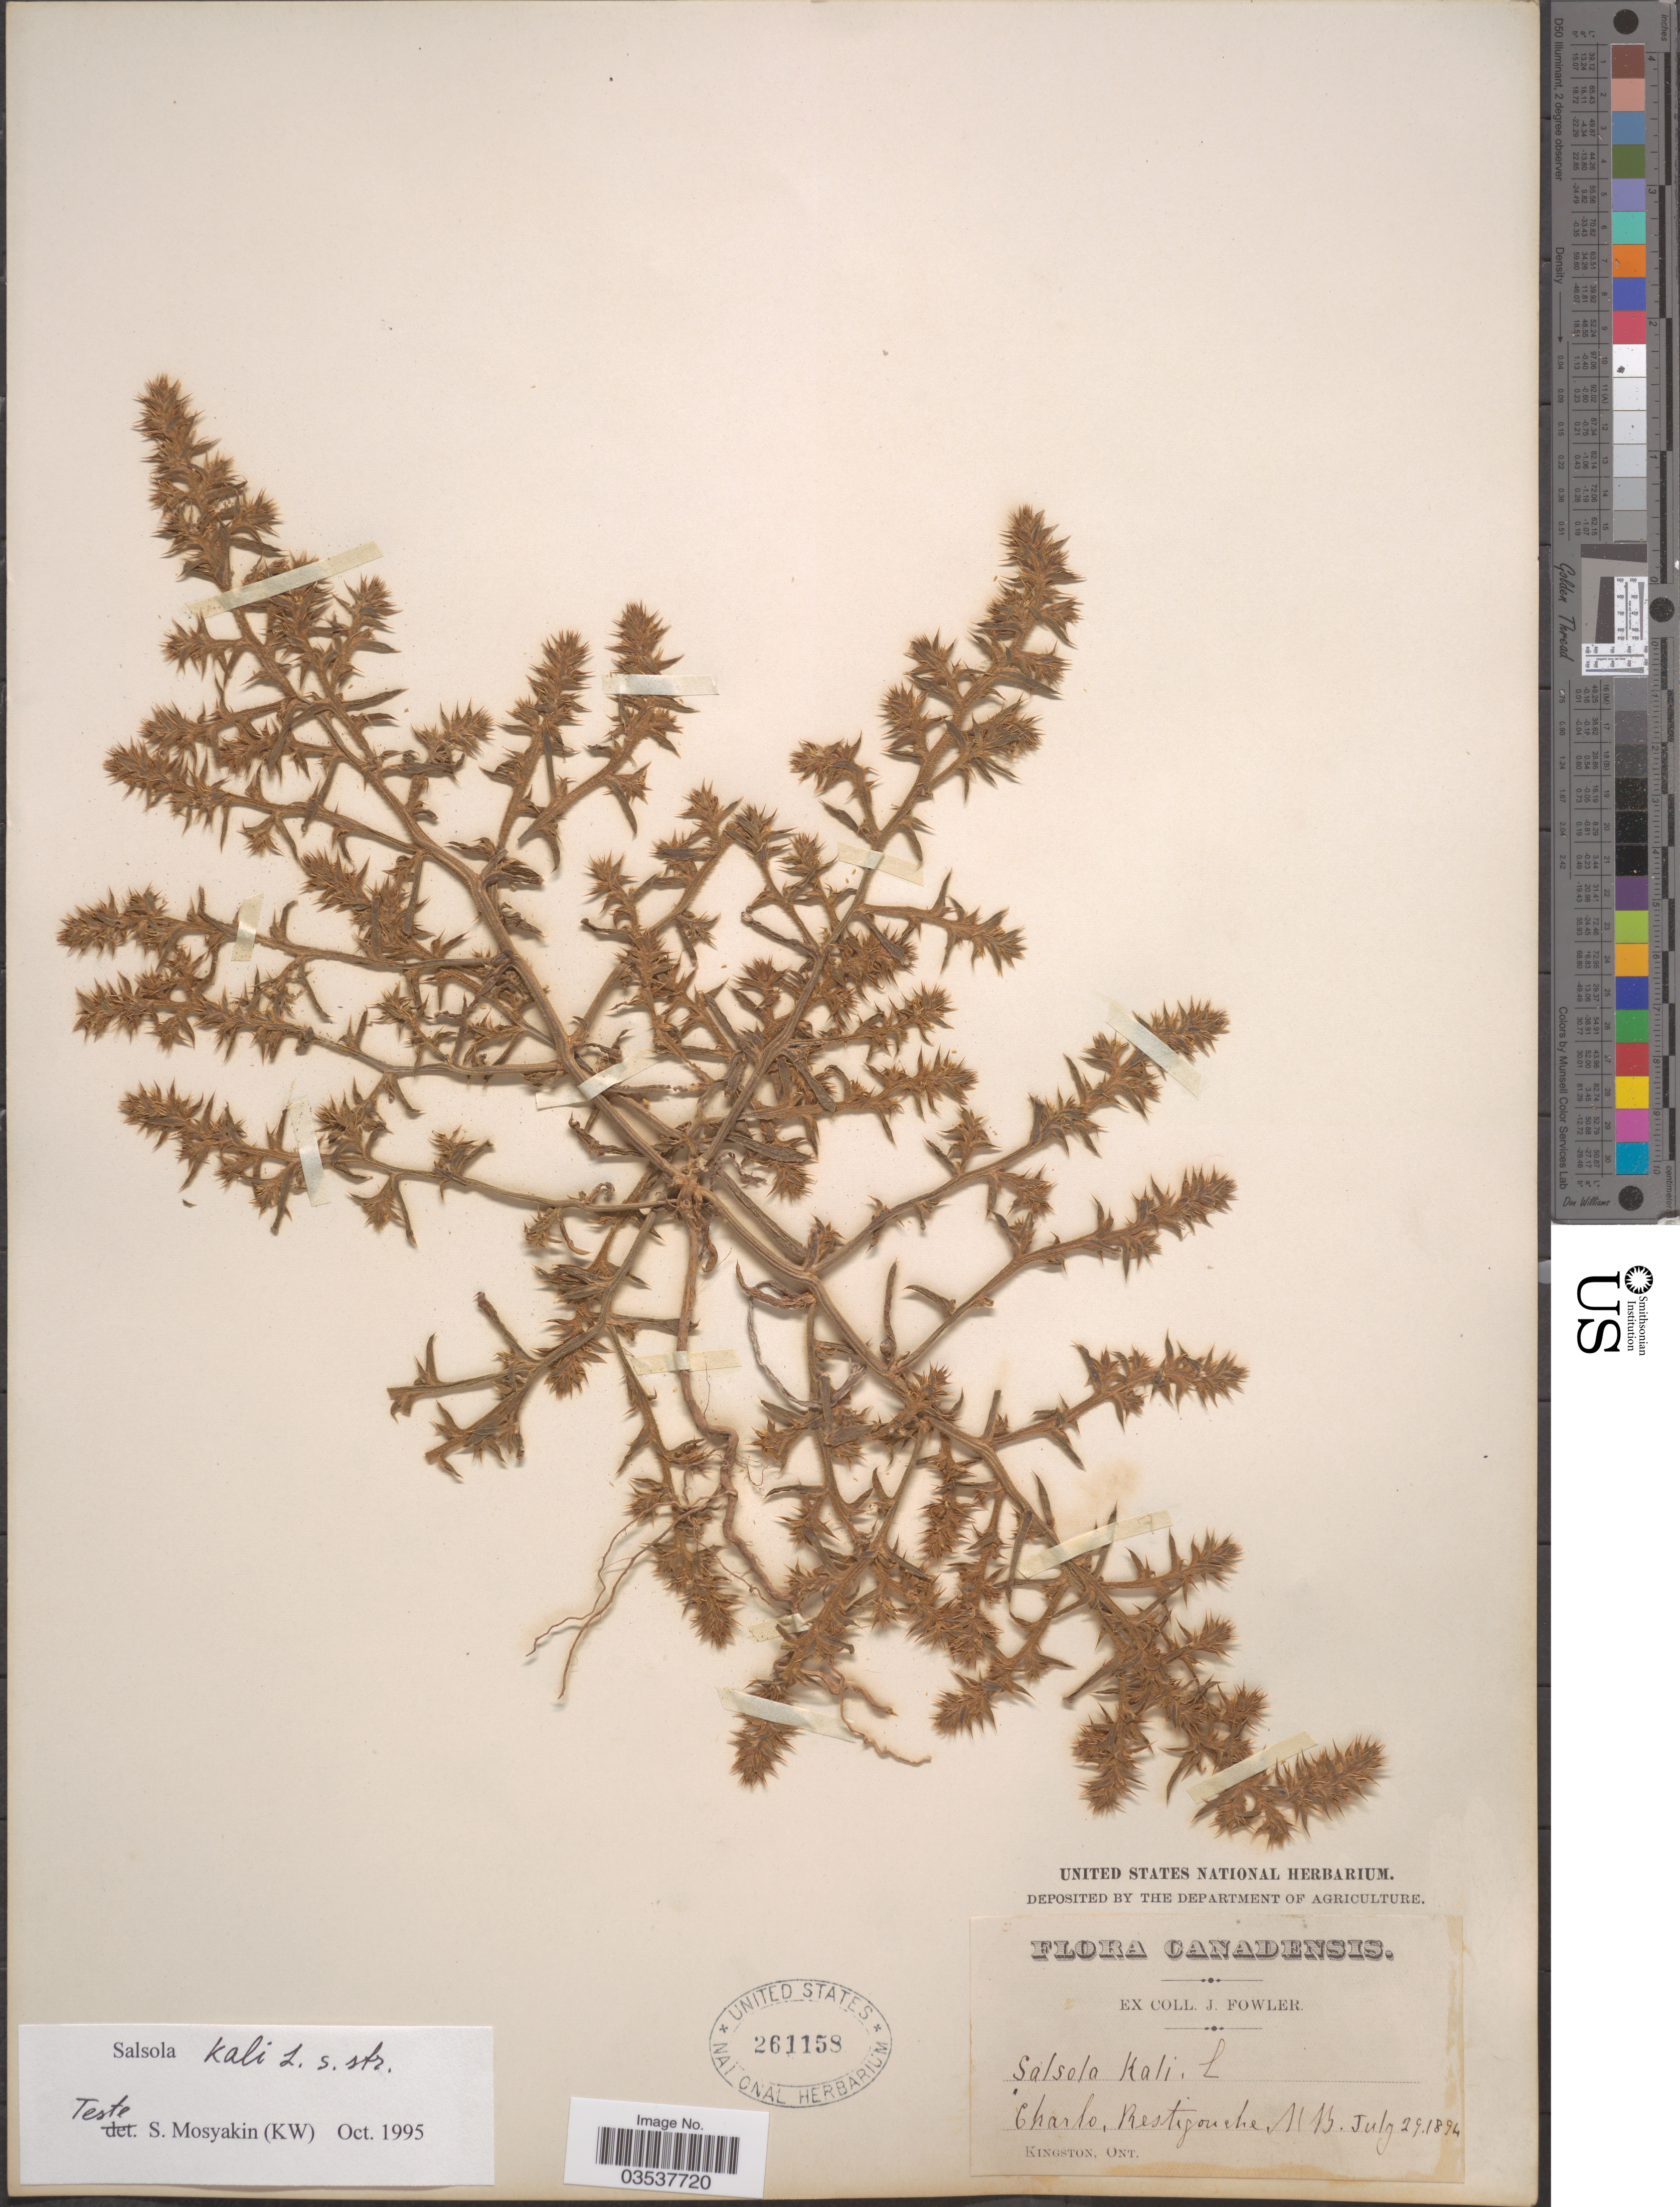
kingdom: Plantae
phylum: Tracheophyta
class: Magnoliopsida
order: Caryophyllales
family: Amaranthaceae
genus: Salsola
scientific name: Salsola kali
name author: L.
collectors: J. Fowler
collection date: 1894-07-29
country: Canada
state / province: New Brunswick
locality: Charlo, Restigouche.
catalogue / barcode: US 261158